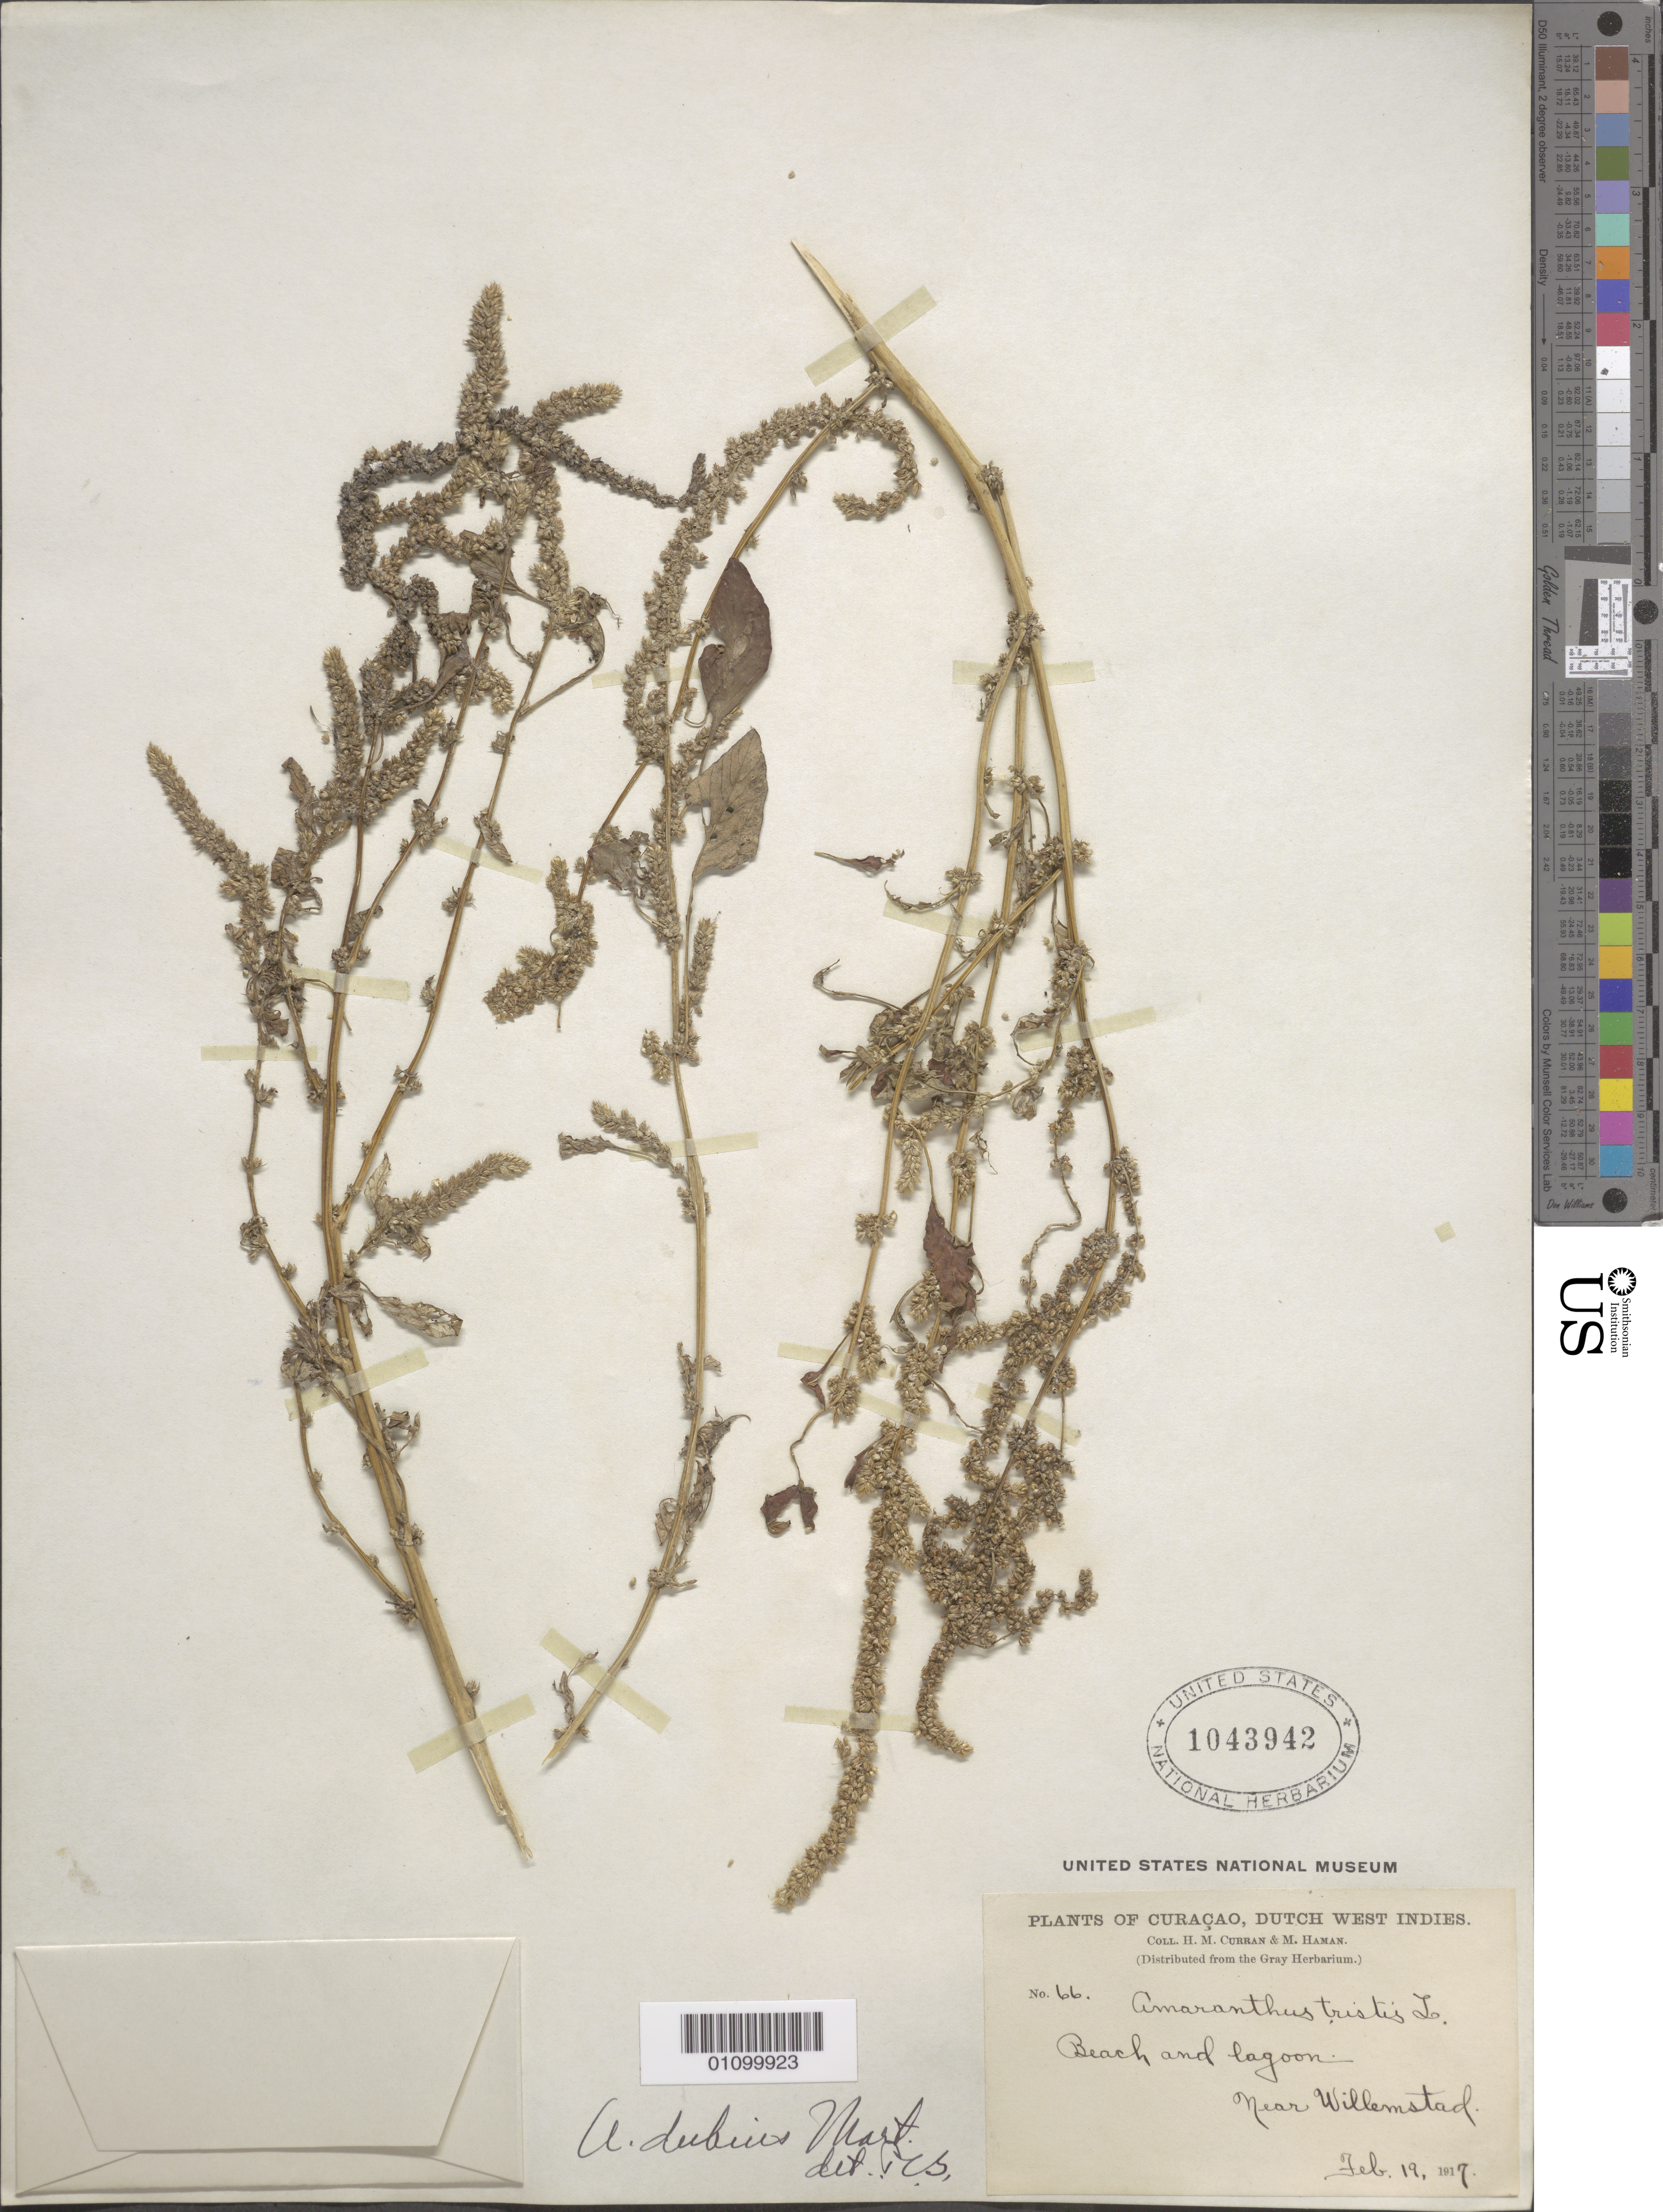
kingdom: Plantae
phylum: Tracheophyta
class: Magnoliopsida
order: Caryophyllales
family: Amaranthaceae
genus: Amaranthus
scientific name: Amaranthus dubius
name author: Mart. ex Thell.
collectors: H. M. Curran & M. Haman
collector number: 66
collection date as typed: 19 Feb 1917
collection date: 1917-02-19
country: Curaçao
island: Curaçao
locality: Beach and lagoon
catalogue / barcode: US 1043942